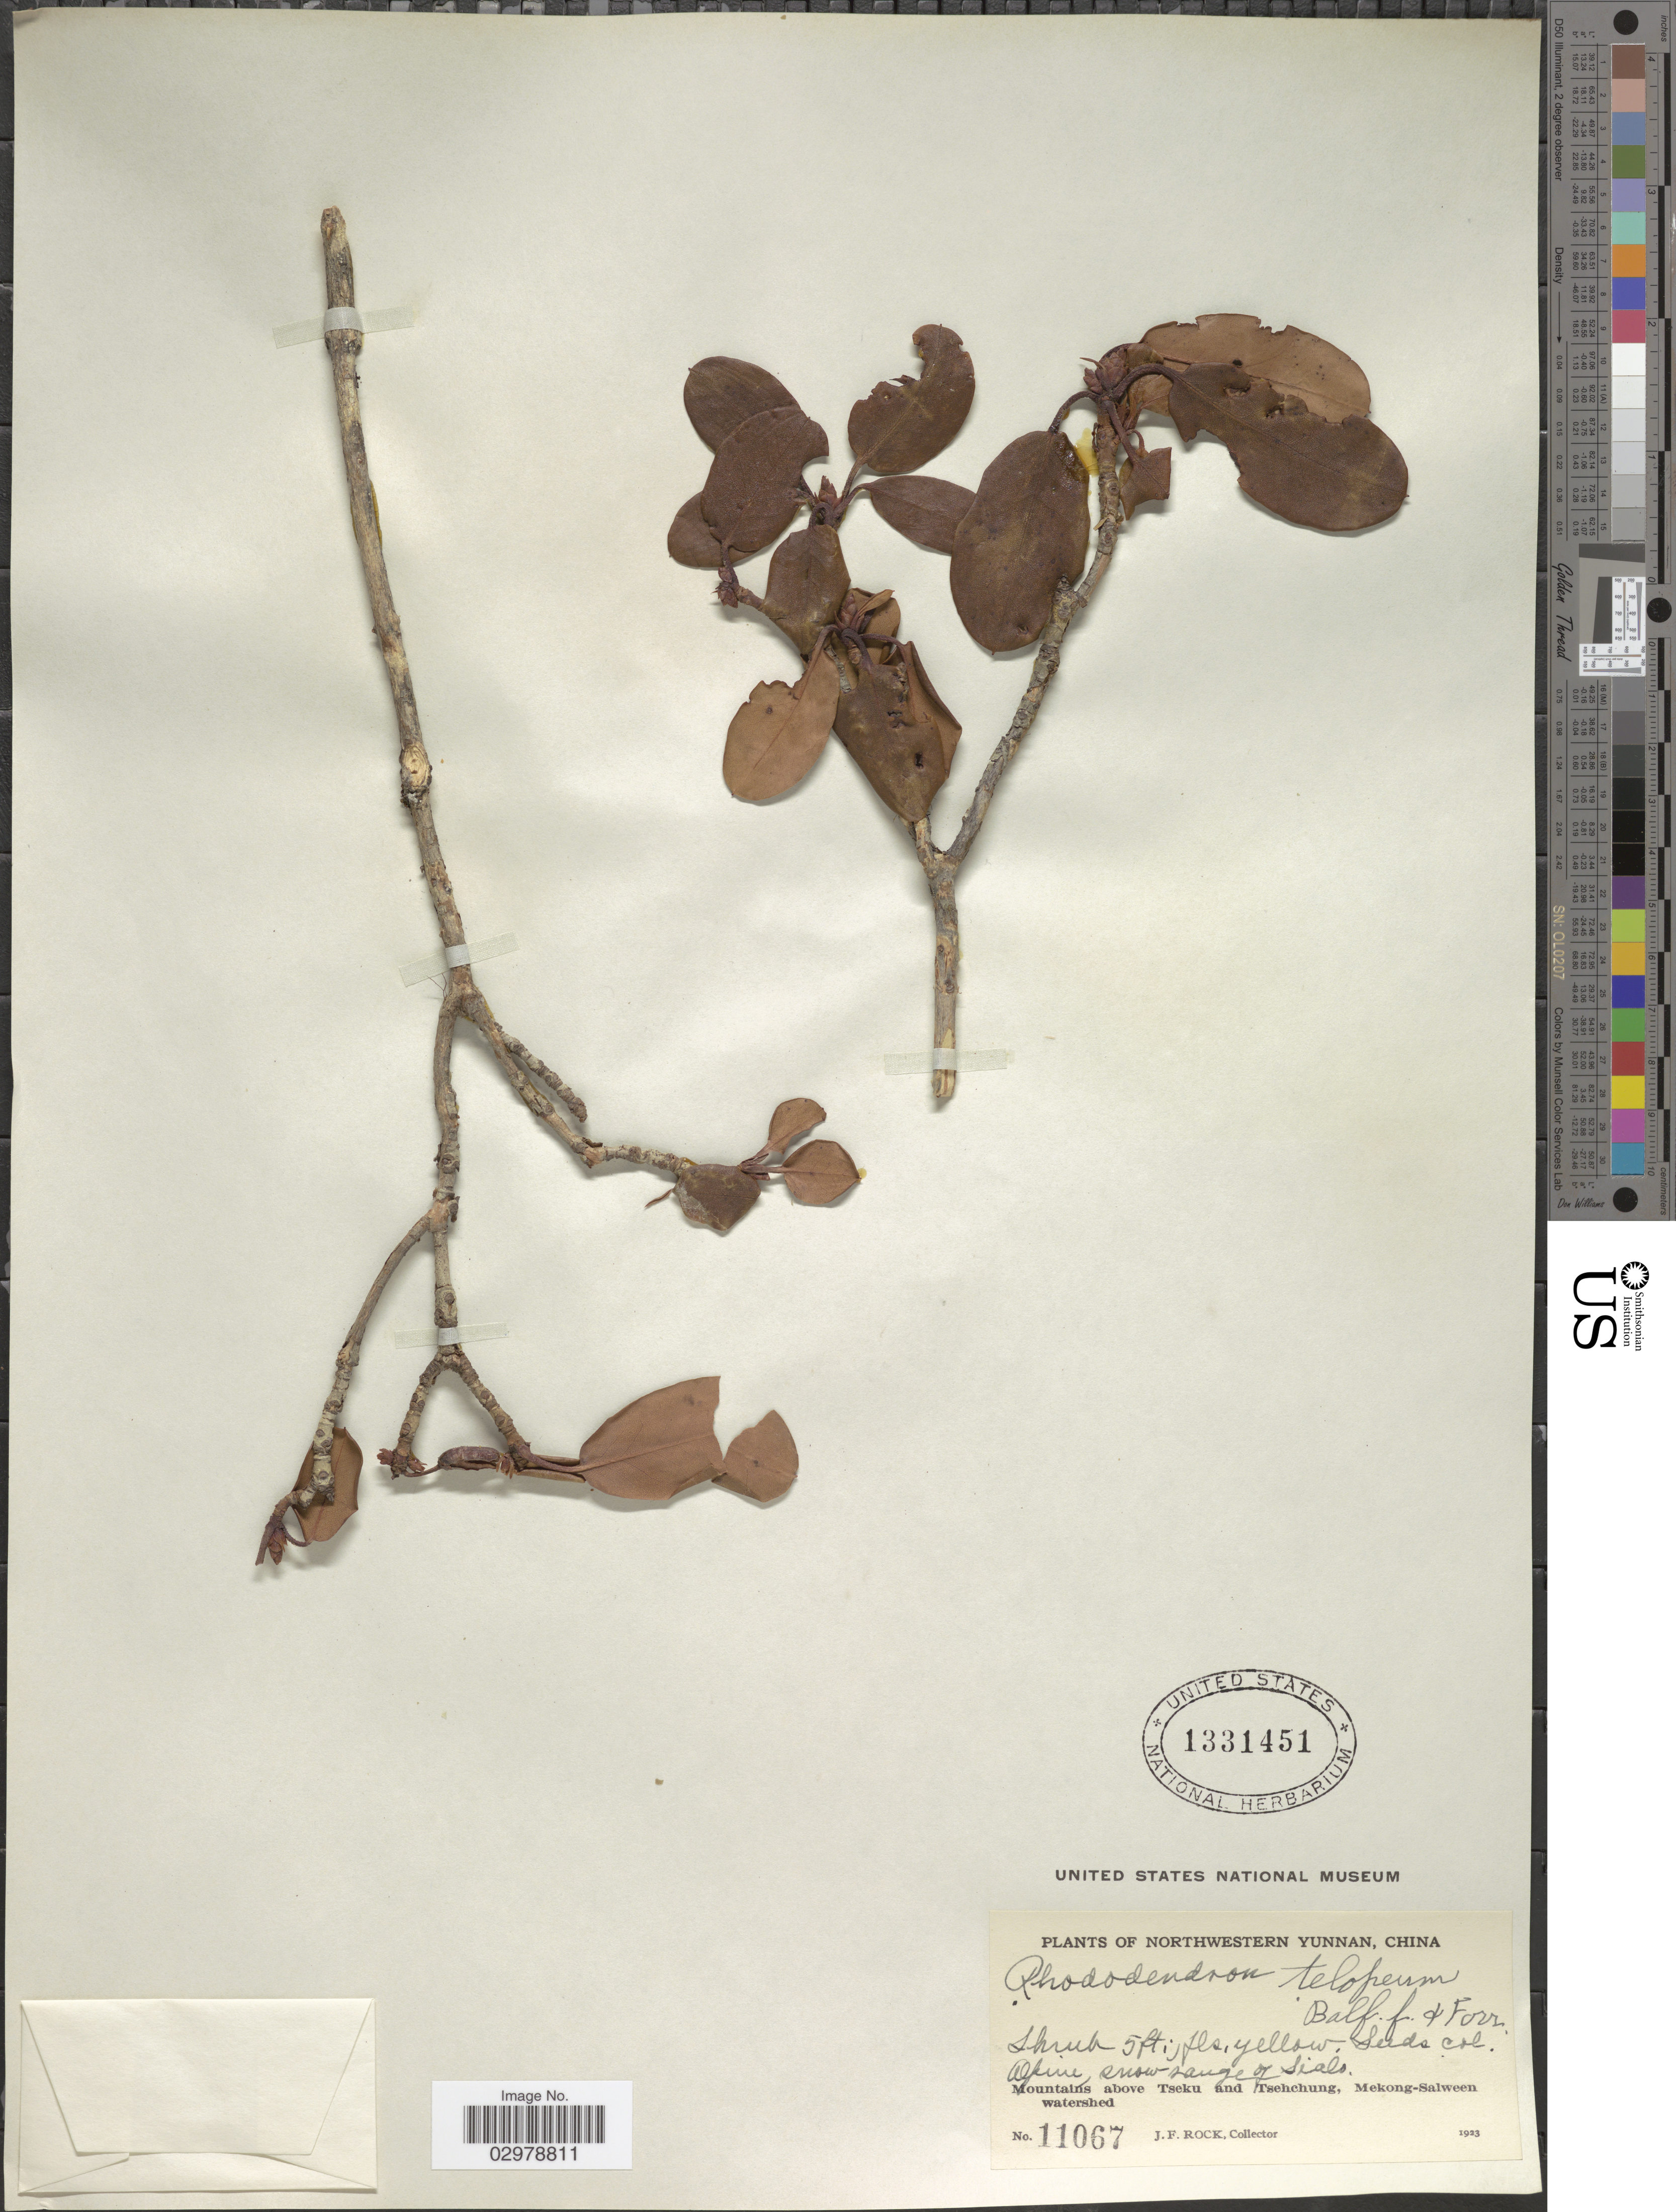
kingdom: Plantae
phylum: Tracheophyta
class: Magnoliopsida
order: Ericales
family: Ericaceae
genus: Rhododendron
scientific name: Rhododendron telopeum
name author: Balf. f. & Forrest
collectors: J. Rock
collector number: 11067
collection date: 1923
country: China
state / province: Yunnan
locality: Alpine. Snow range of Sialo. Mountains above Tseku and Tsehchung, Mekong-Salween watershed.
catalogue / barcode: US 1331451